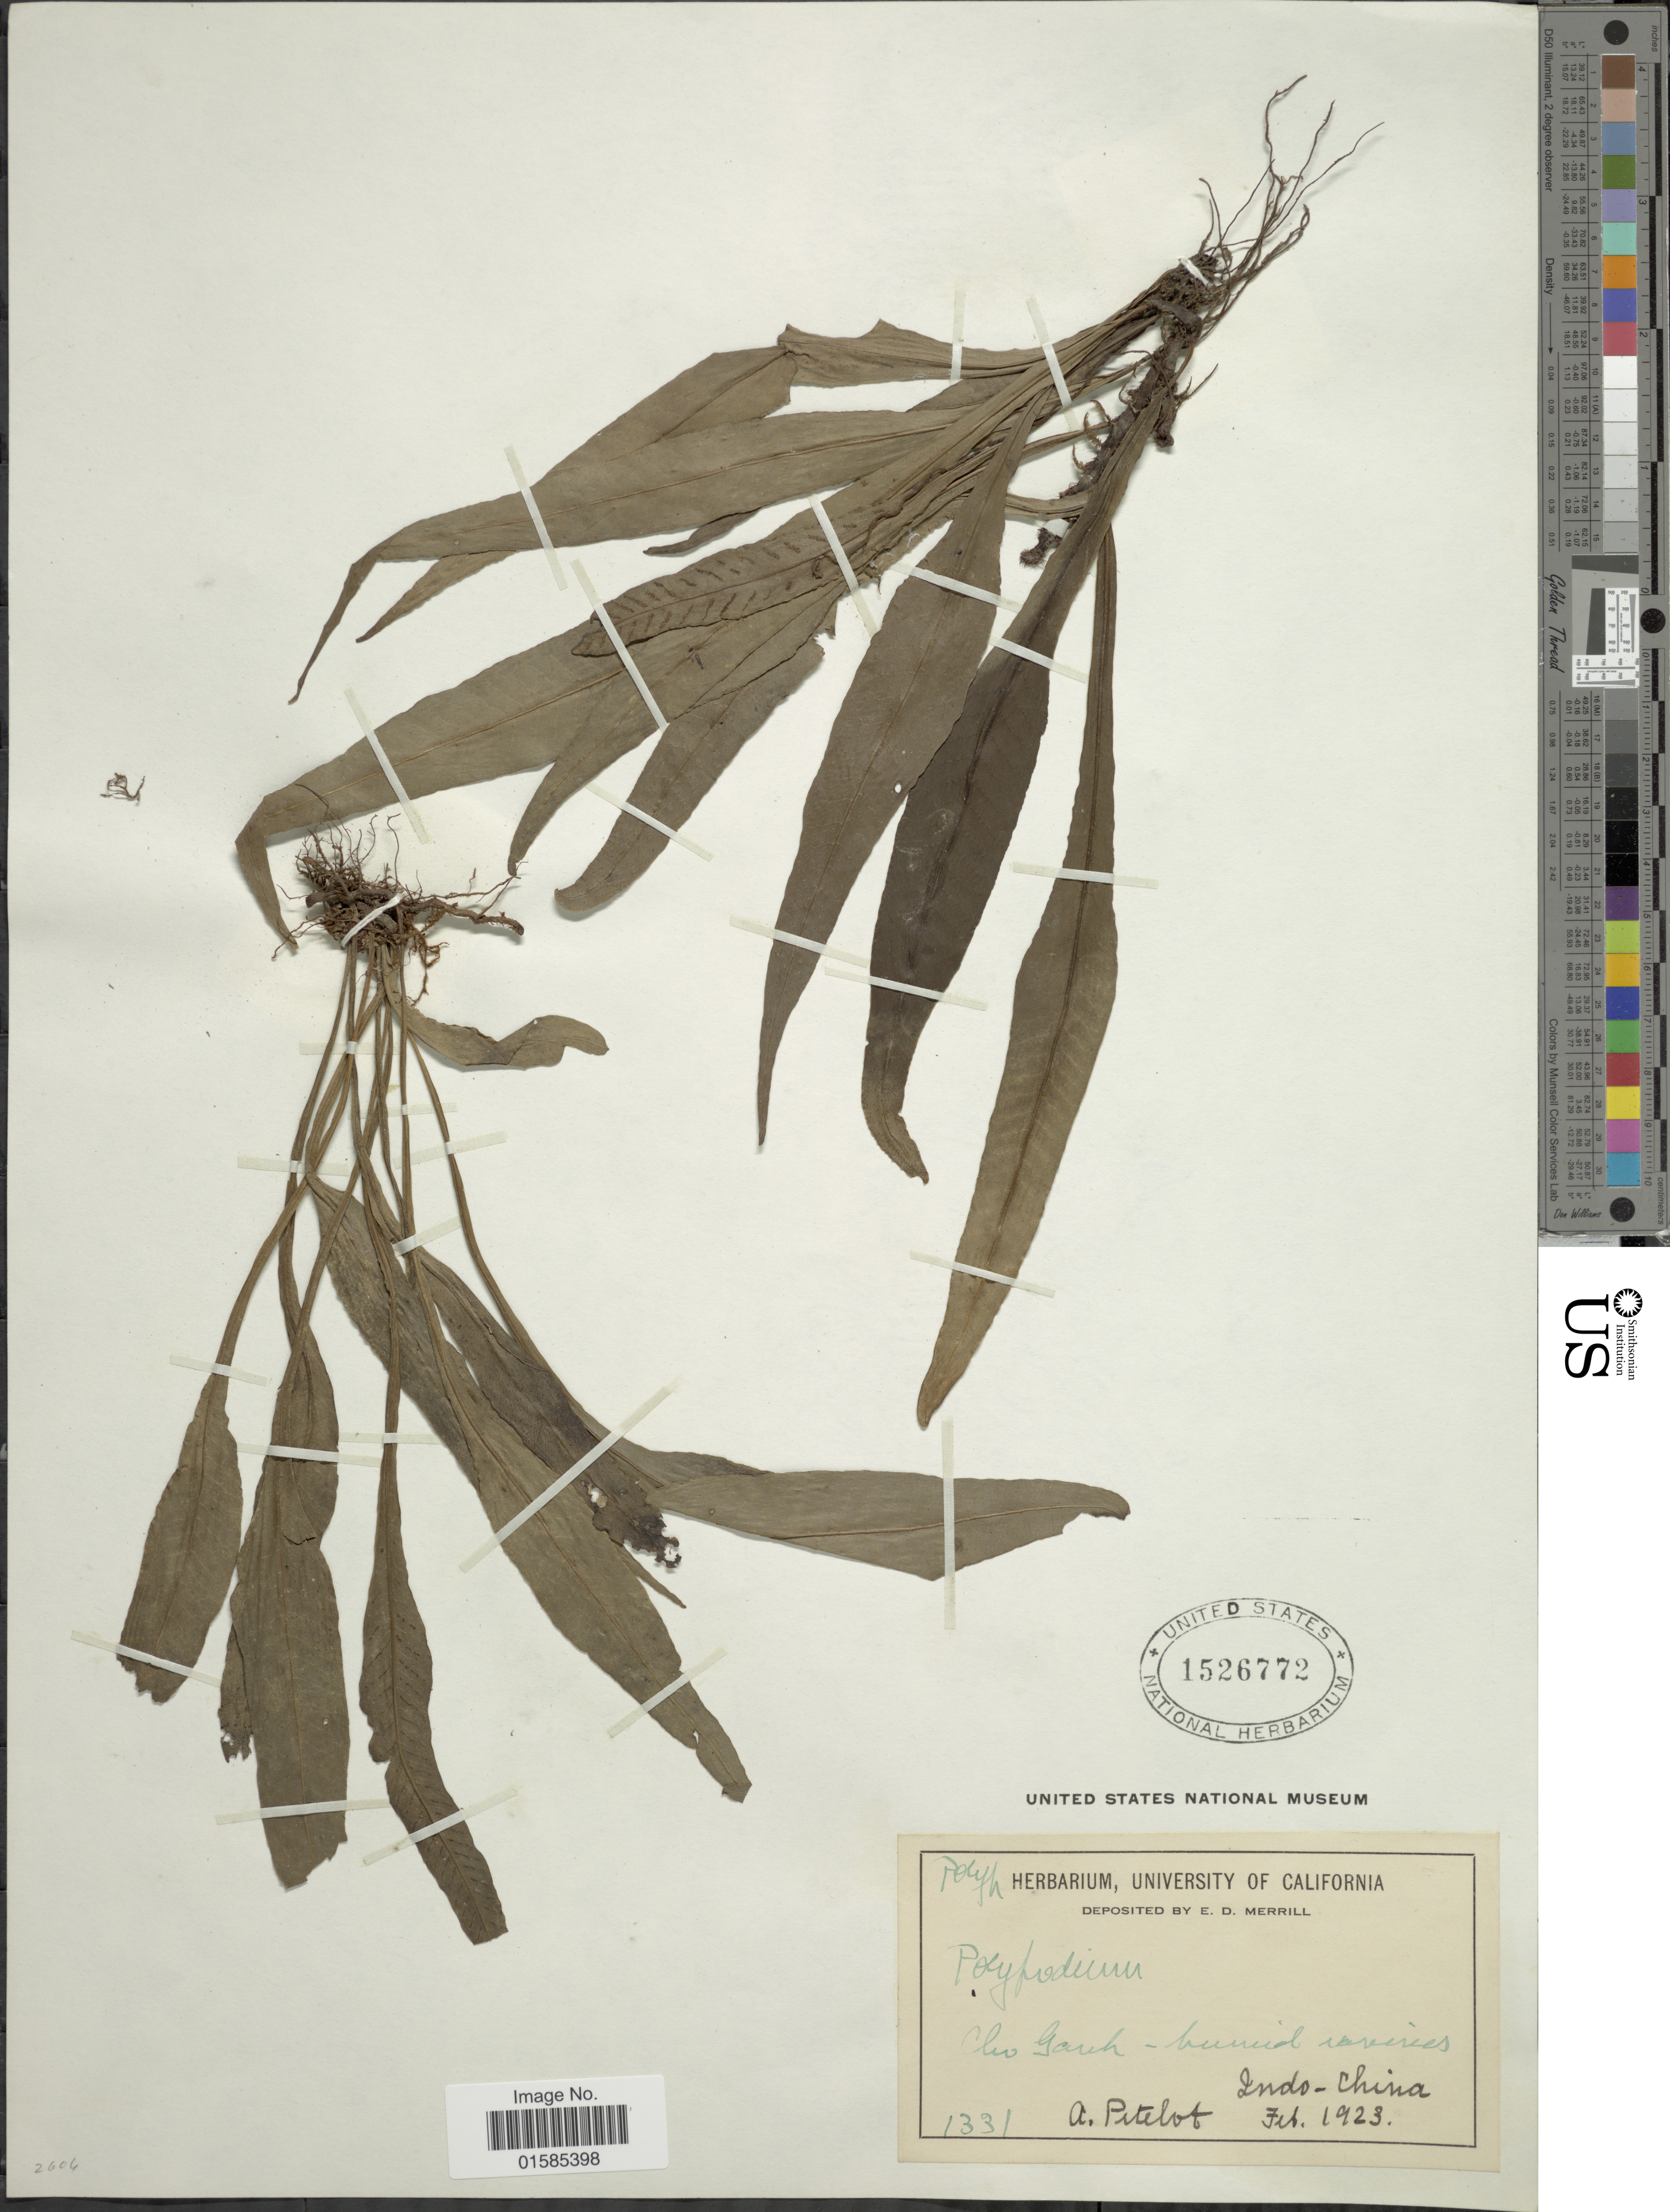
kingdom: Plantae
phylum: Tracheophyta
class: Polypodiopsida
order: Polypodiales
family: Polypodiaceae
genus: Leptochilus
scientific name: Leptochilus wrightii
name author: (Hook.) X.C. Zhang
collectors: A. Pitelot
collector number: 1131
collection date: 1923-02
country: China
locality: Clev Garch - bunnud vaveries, indo-China [interpreted]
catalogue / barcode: US 1526772